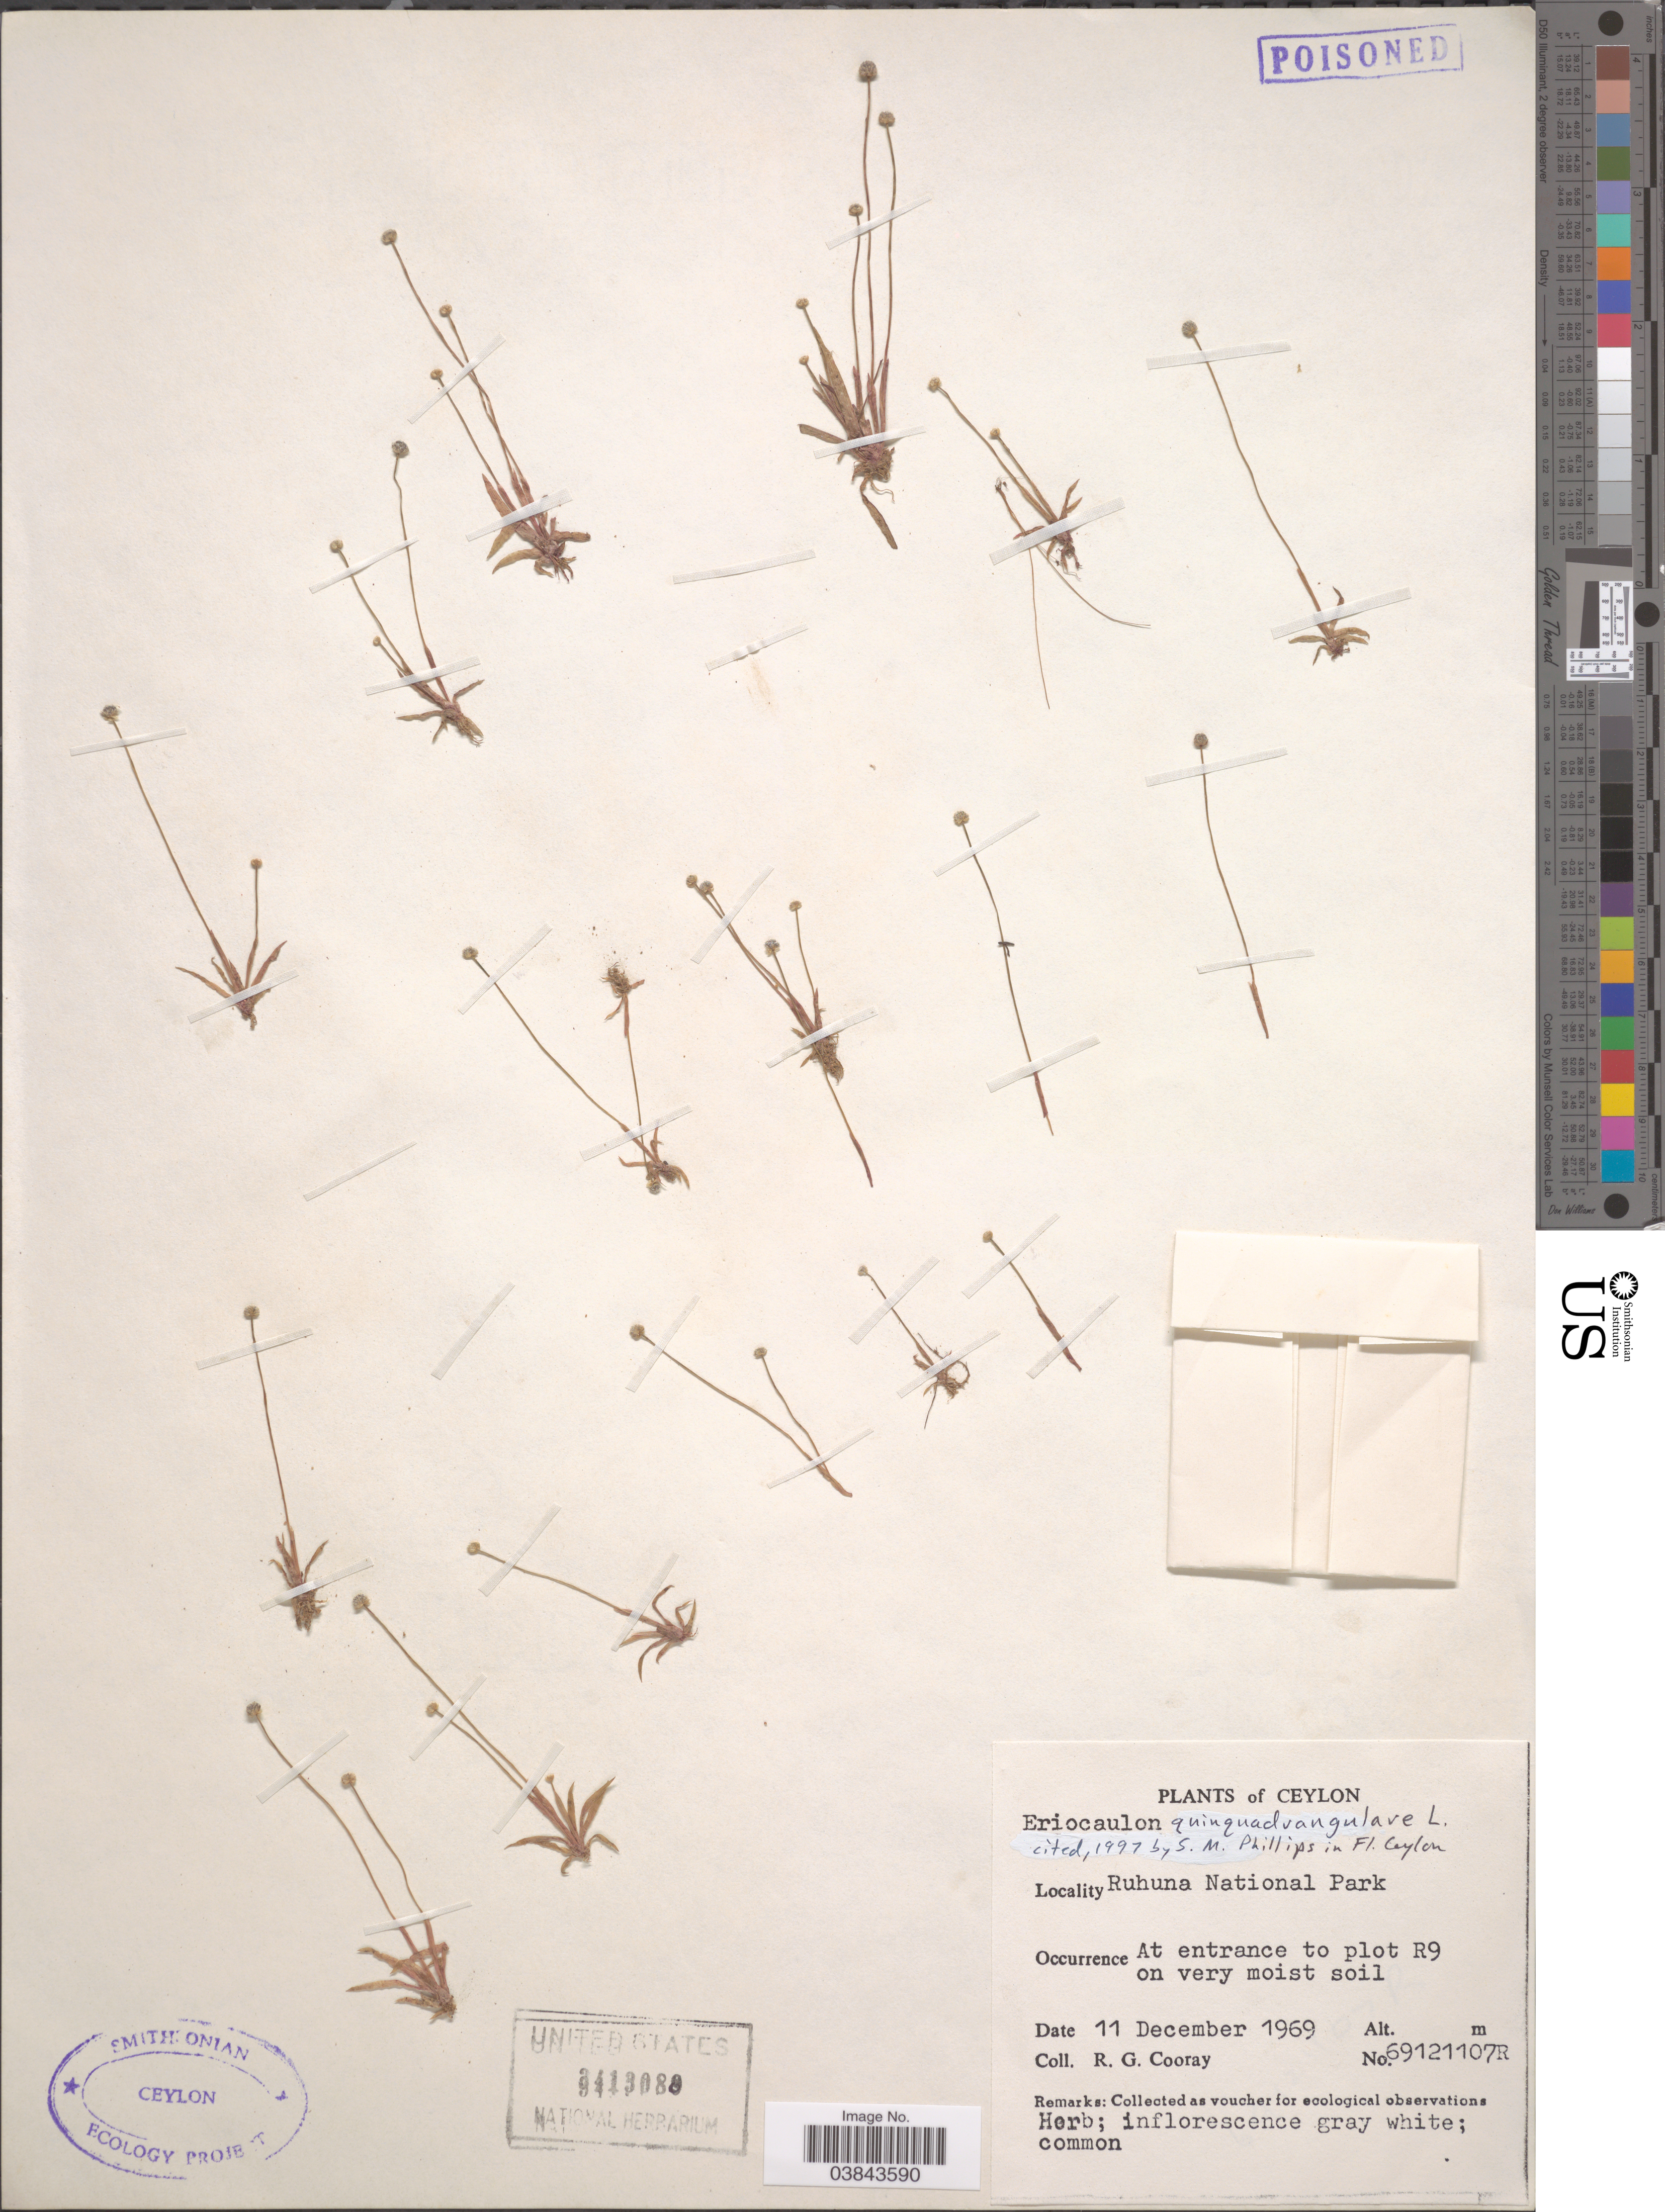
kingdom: Plantae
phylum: Tracheophyta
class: Liliopsida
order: Poales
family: Eriocaulaceae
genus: Eriocaulon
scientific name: Eriocaulon quinquangulare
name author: L.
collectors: R. Cooray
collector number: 69121107R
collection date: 1969-12-11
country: Sri Lanka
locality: Ceylon. Ruhuna National Park. At entrance to plot R9.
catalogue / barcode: US 3413080